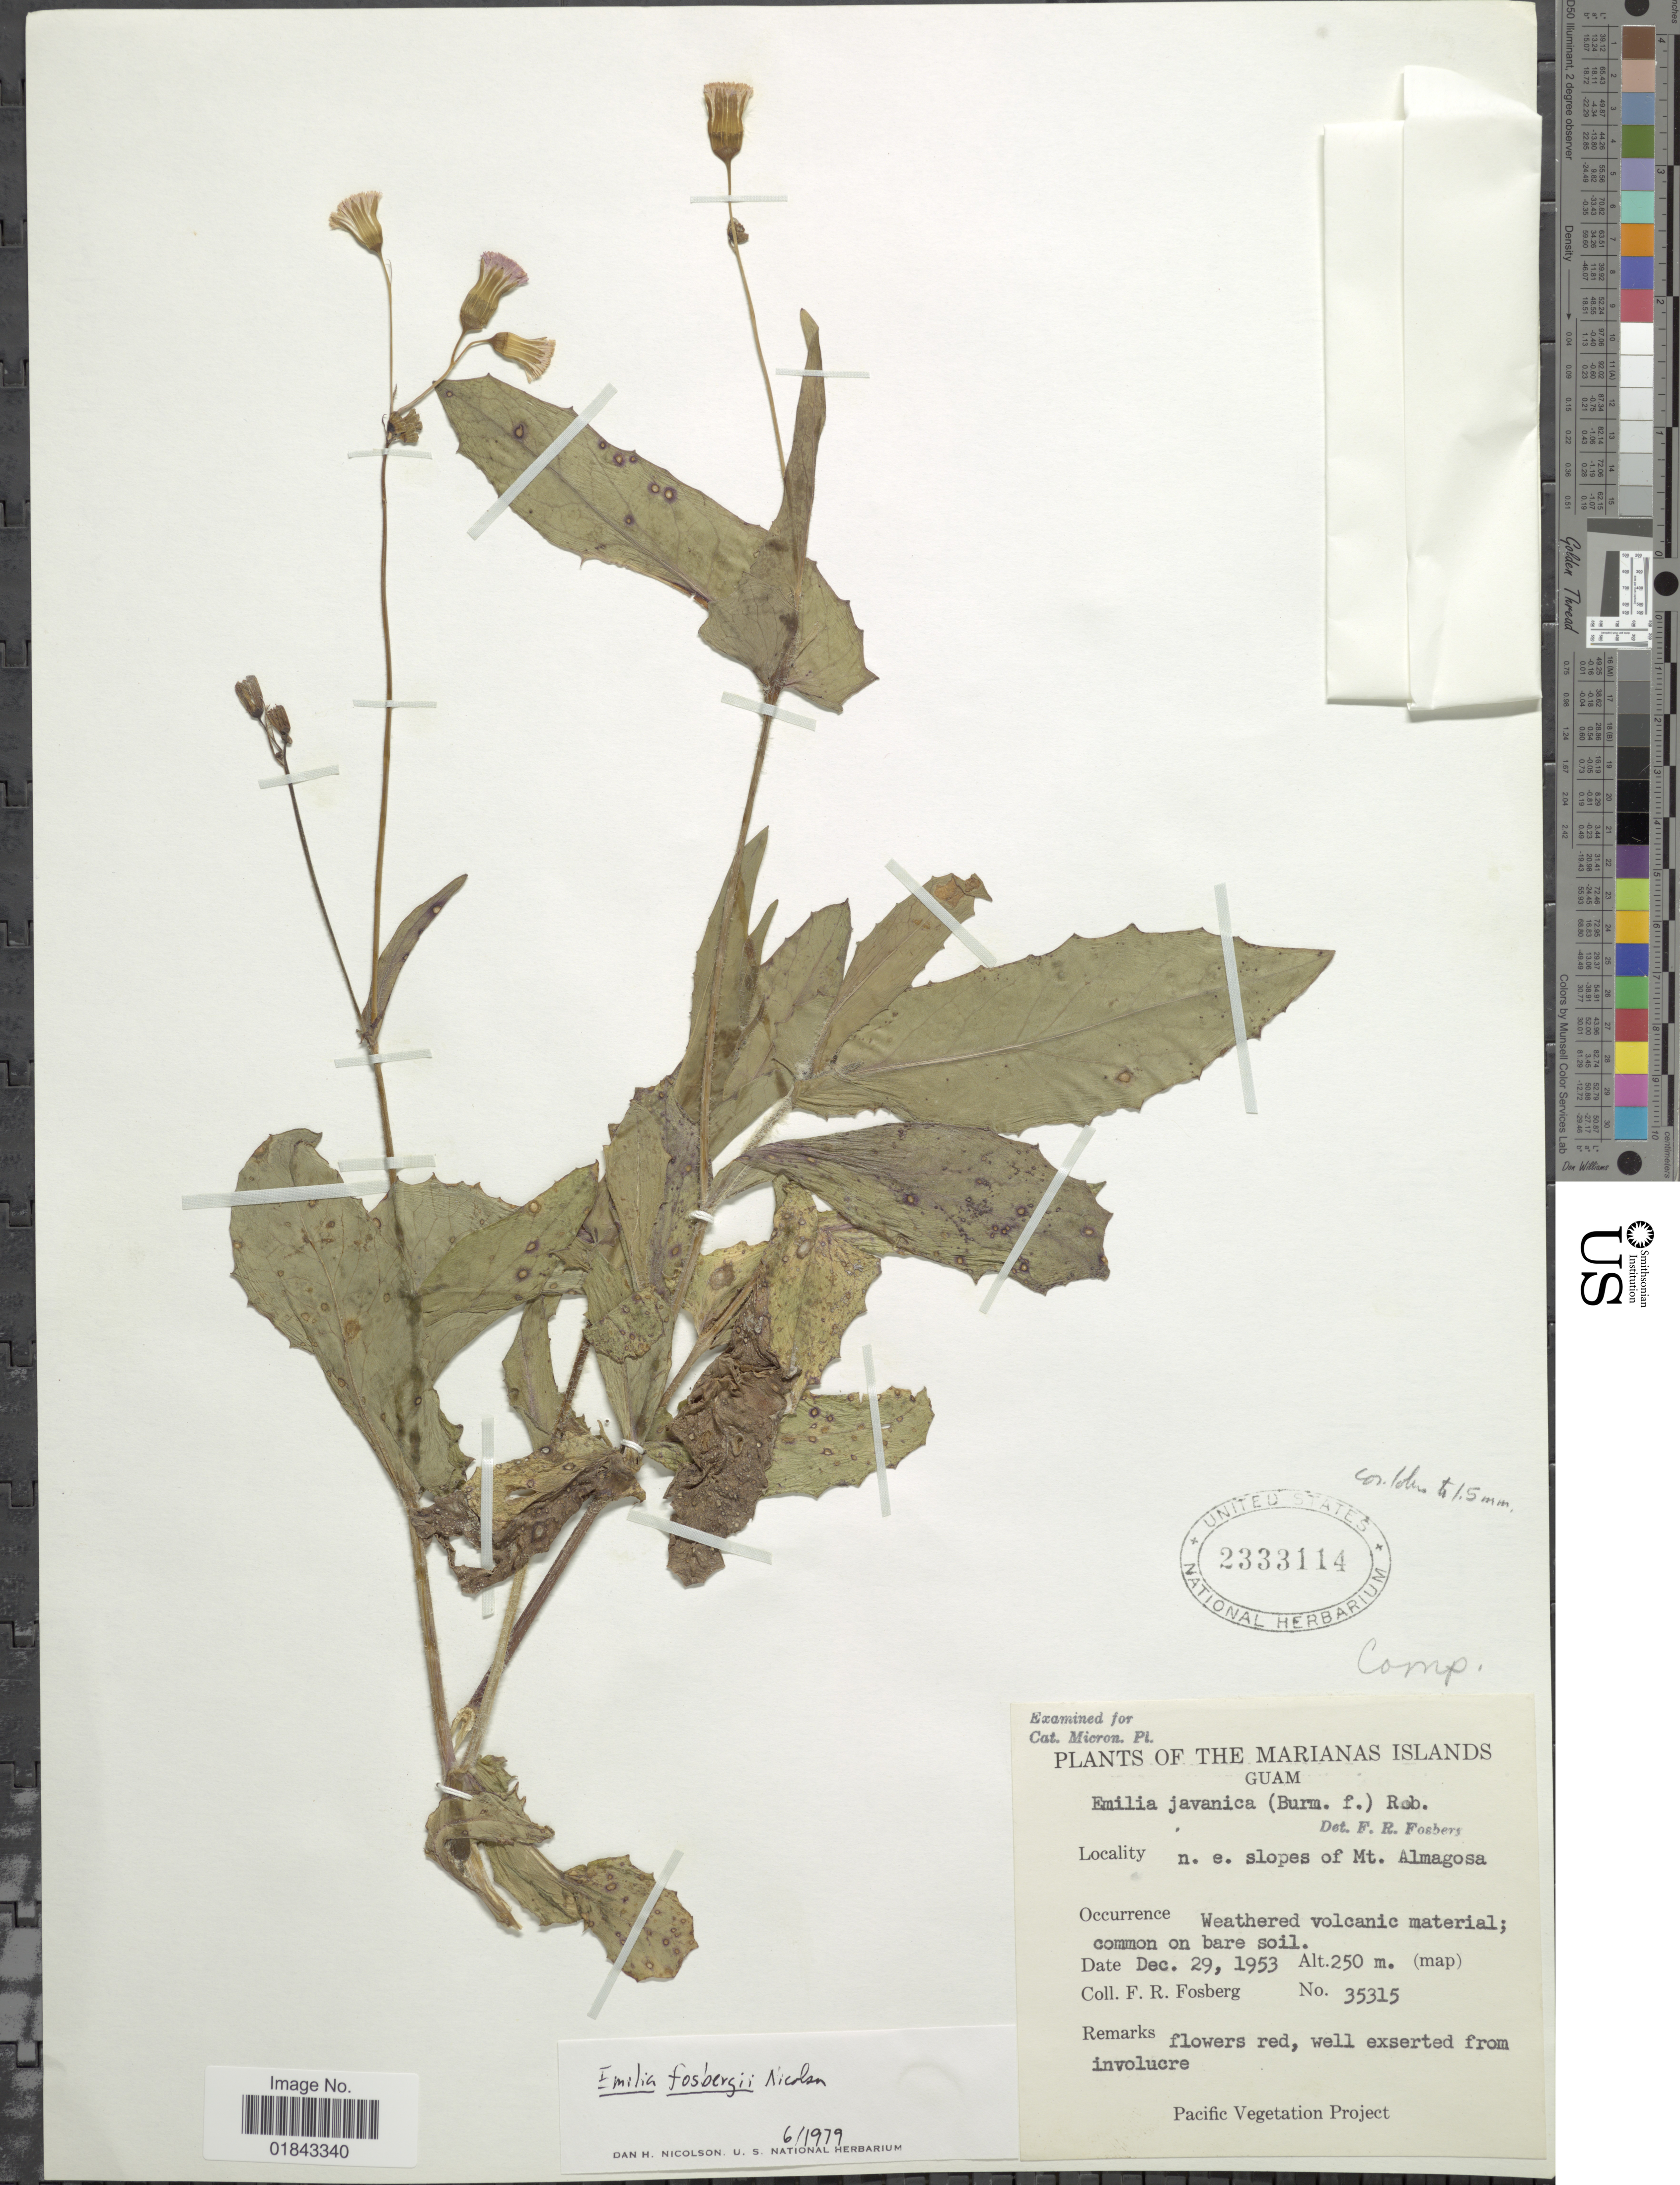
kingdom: Plantae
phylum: Tracheophyta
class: Magnoliopsida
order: Asterales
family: Asteraceae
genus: Emilia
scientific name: Emilia fosbergii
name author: Nicolson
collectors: F. R. Fosberg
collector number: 35315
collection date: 1953-12-29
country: Northern Mariana Islands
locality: Marianas Islands, Guam, n.e. slopes of Mt. Almagosa, weathered volcanic material; common on bare soil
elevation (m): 250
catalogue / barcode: US 2333114